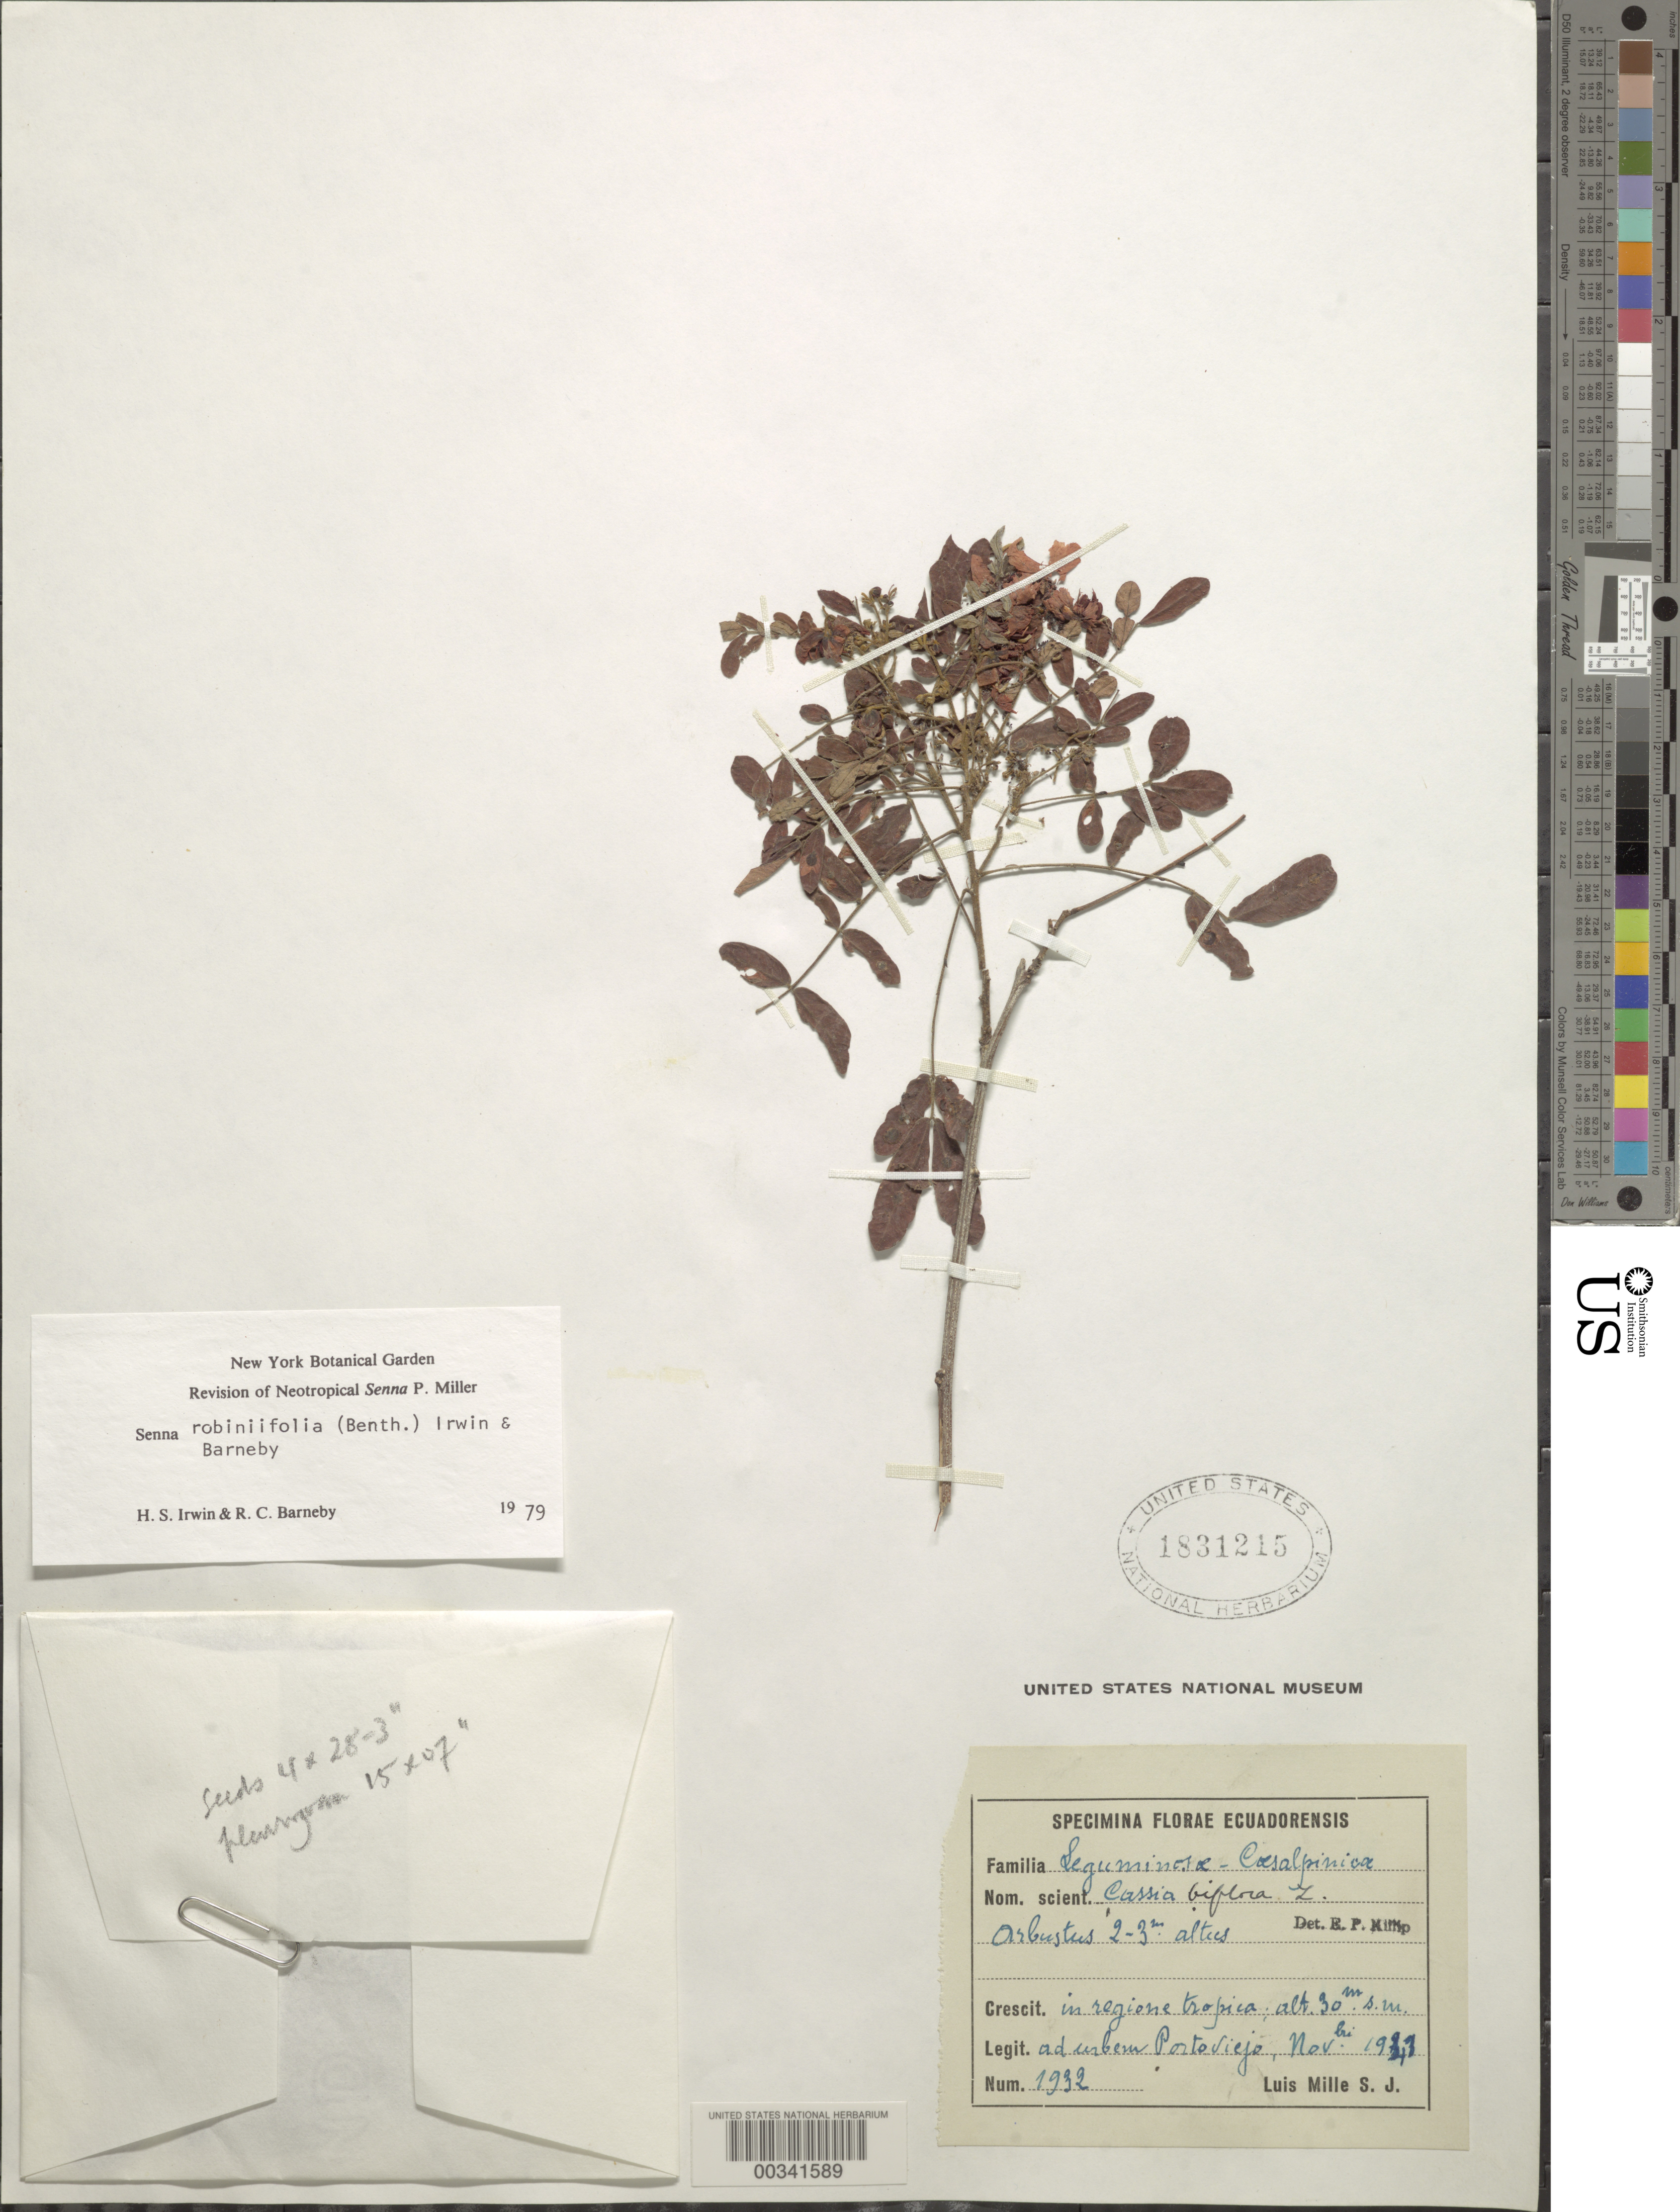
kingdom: Plantae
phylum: Tracheophyta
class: Magnoliopsida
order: Fabales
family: Fabaceae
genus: Senna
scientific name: Senna robiniifolia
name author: (Benth.) H.S. Irwin & Barneby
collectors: L. Mille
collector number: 1932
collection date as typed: Nov 1941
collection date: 1941-11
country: Ecuador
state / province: Manabí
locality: PortoViejo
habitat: Tropical region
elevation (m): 30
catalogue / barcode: US 1831215